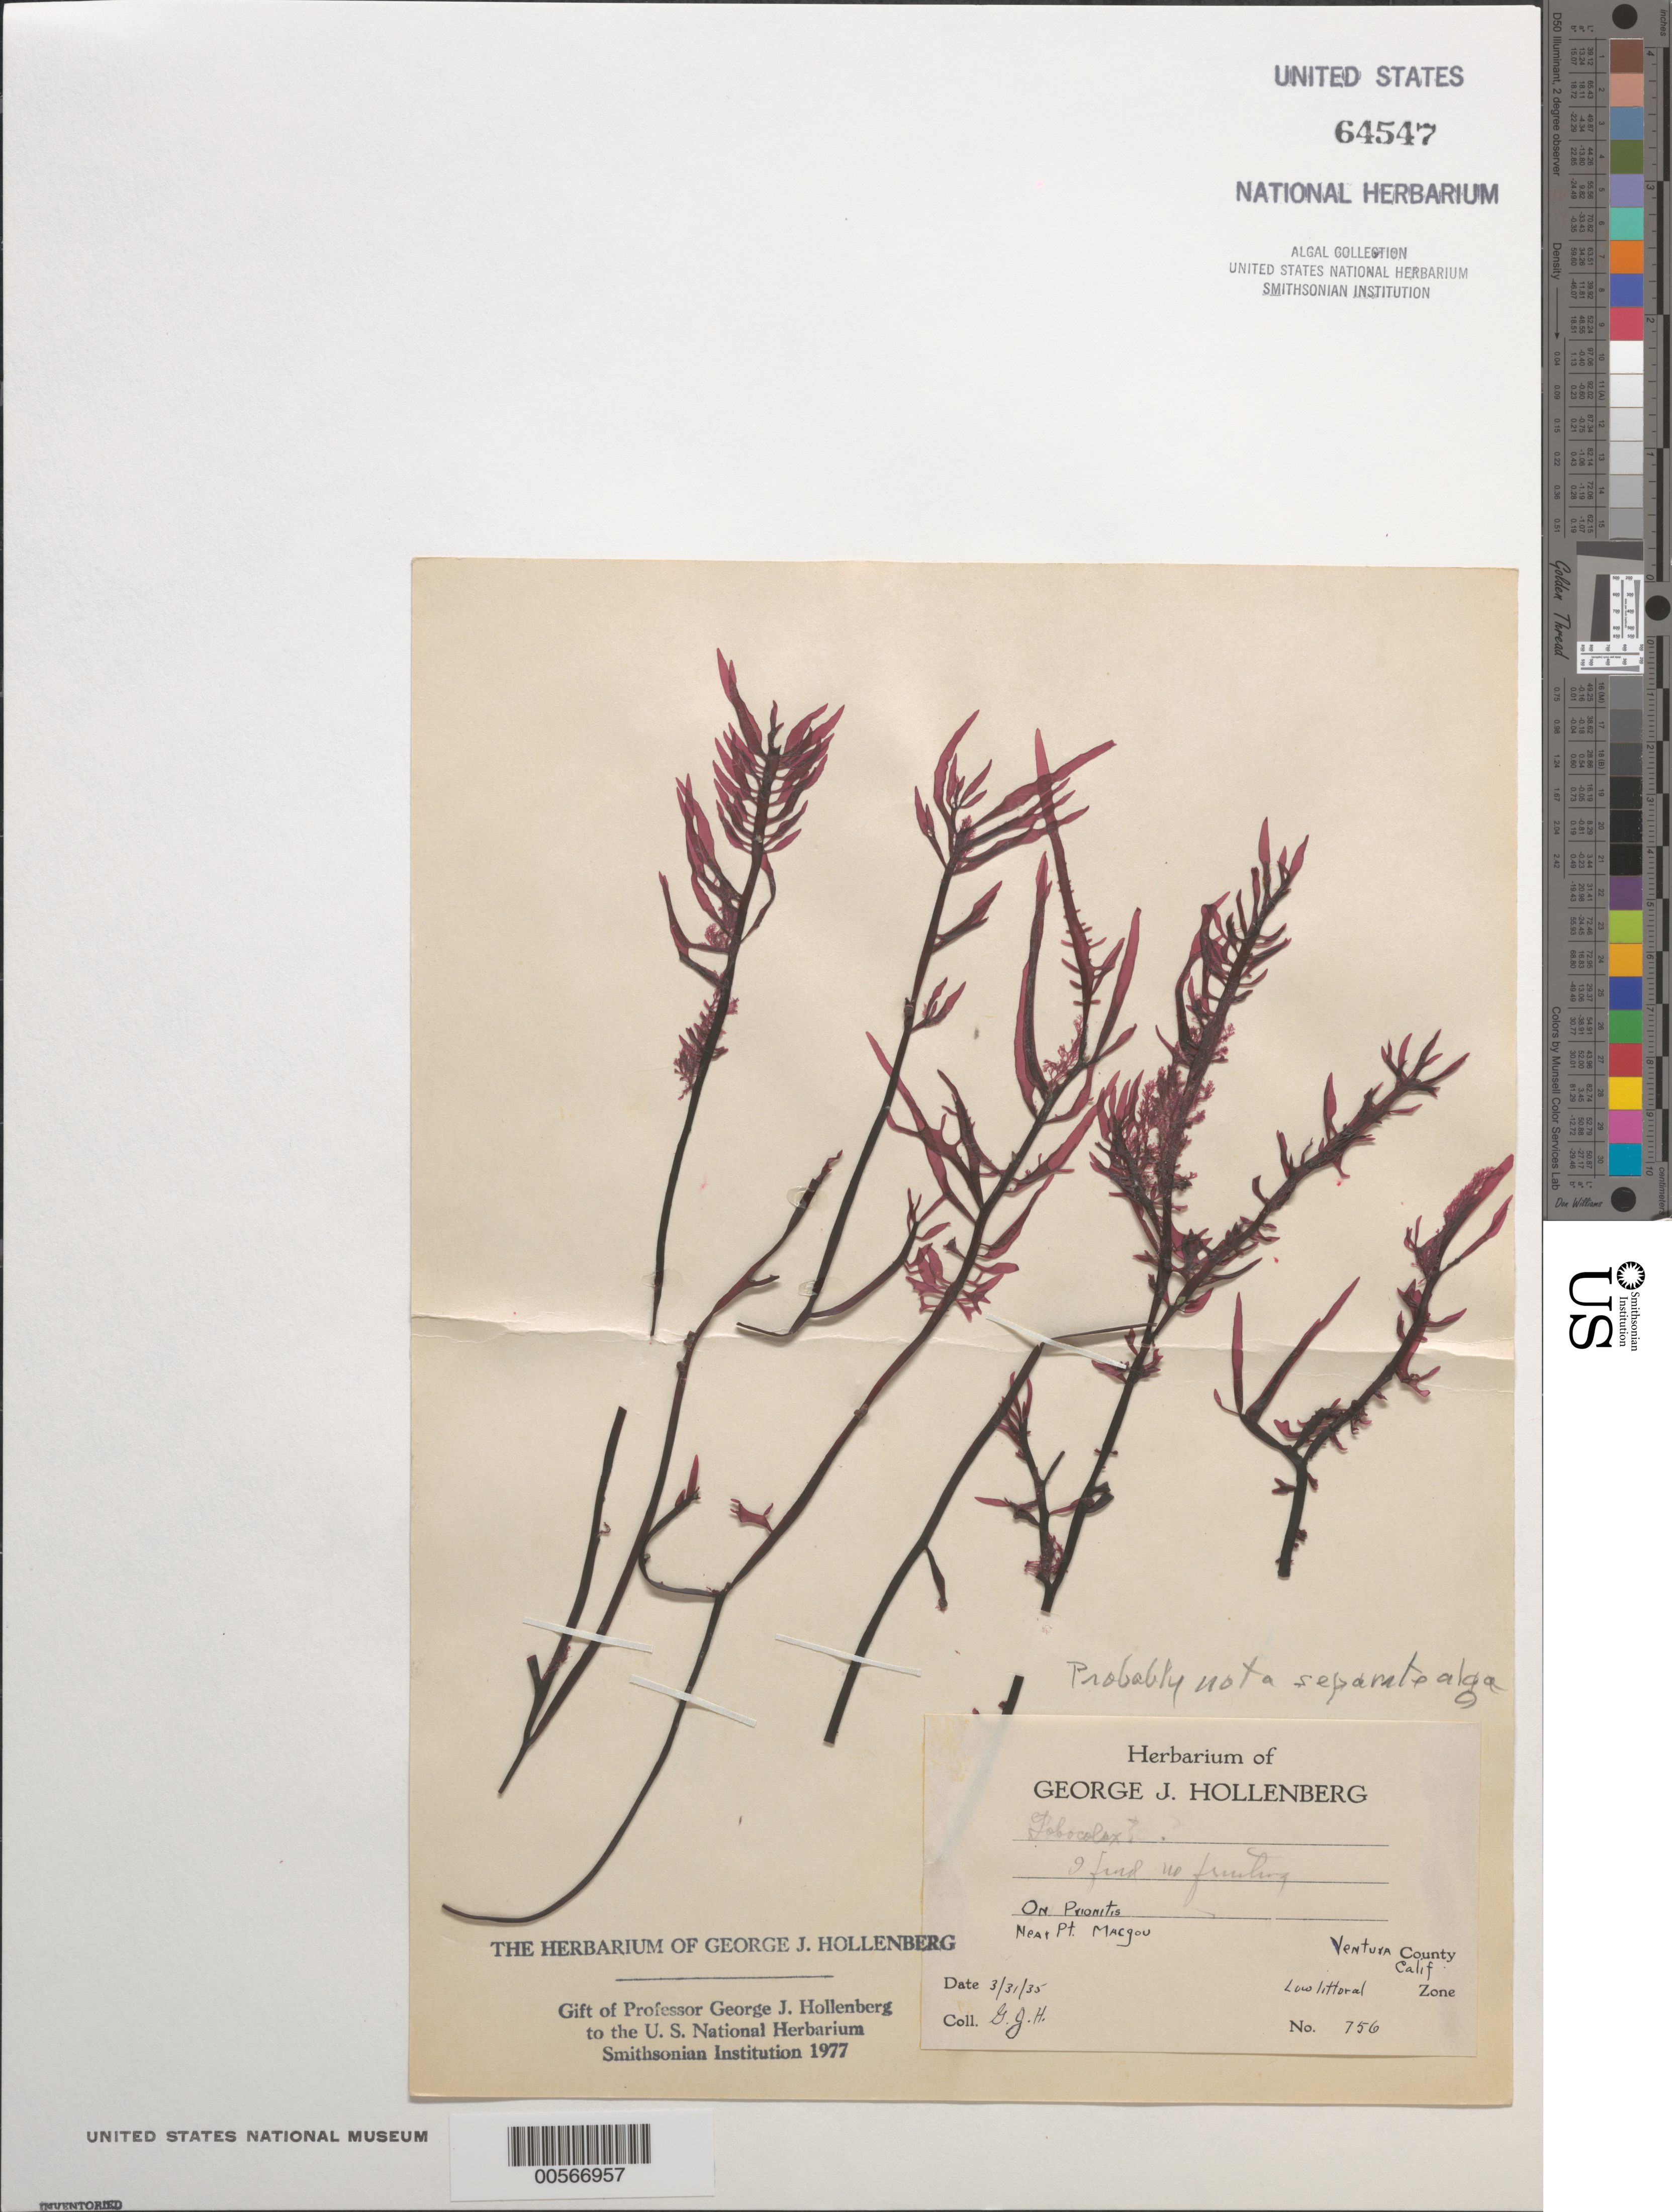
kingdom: Plantae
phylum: Rhodophyta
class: Florideophyceae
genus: Lobocolax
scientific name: Lobocolax sp.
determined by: Hollenberg, George J.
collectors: G. Hollenberg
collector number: GJH 756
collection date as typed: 31 Mar 1935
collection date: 1935-03-31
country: United States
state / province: California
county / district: Ventura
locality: Near Point Mugu (Pt. Macgou)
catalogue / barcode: US 64547